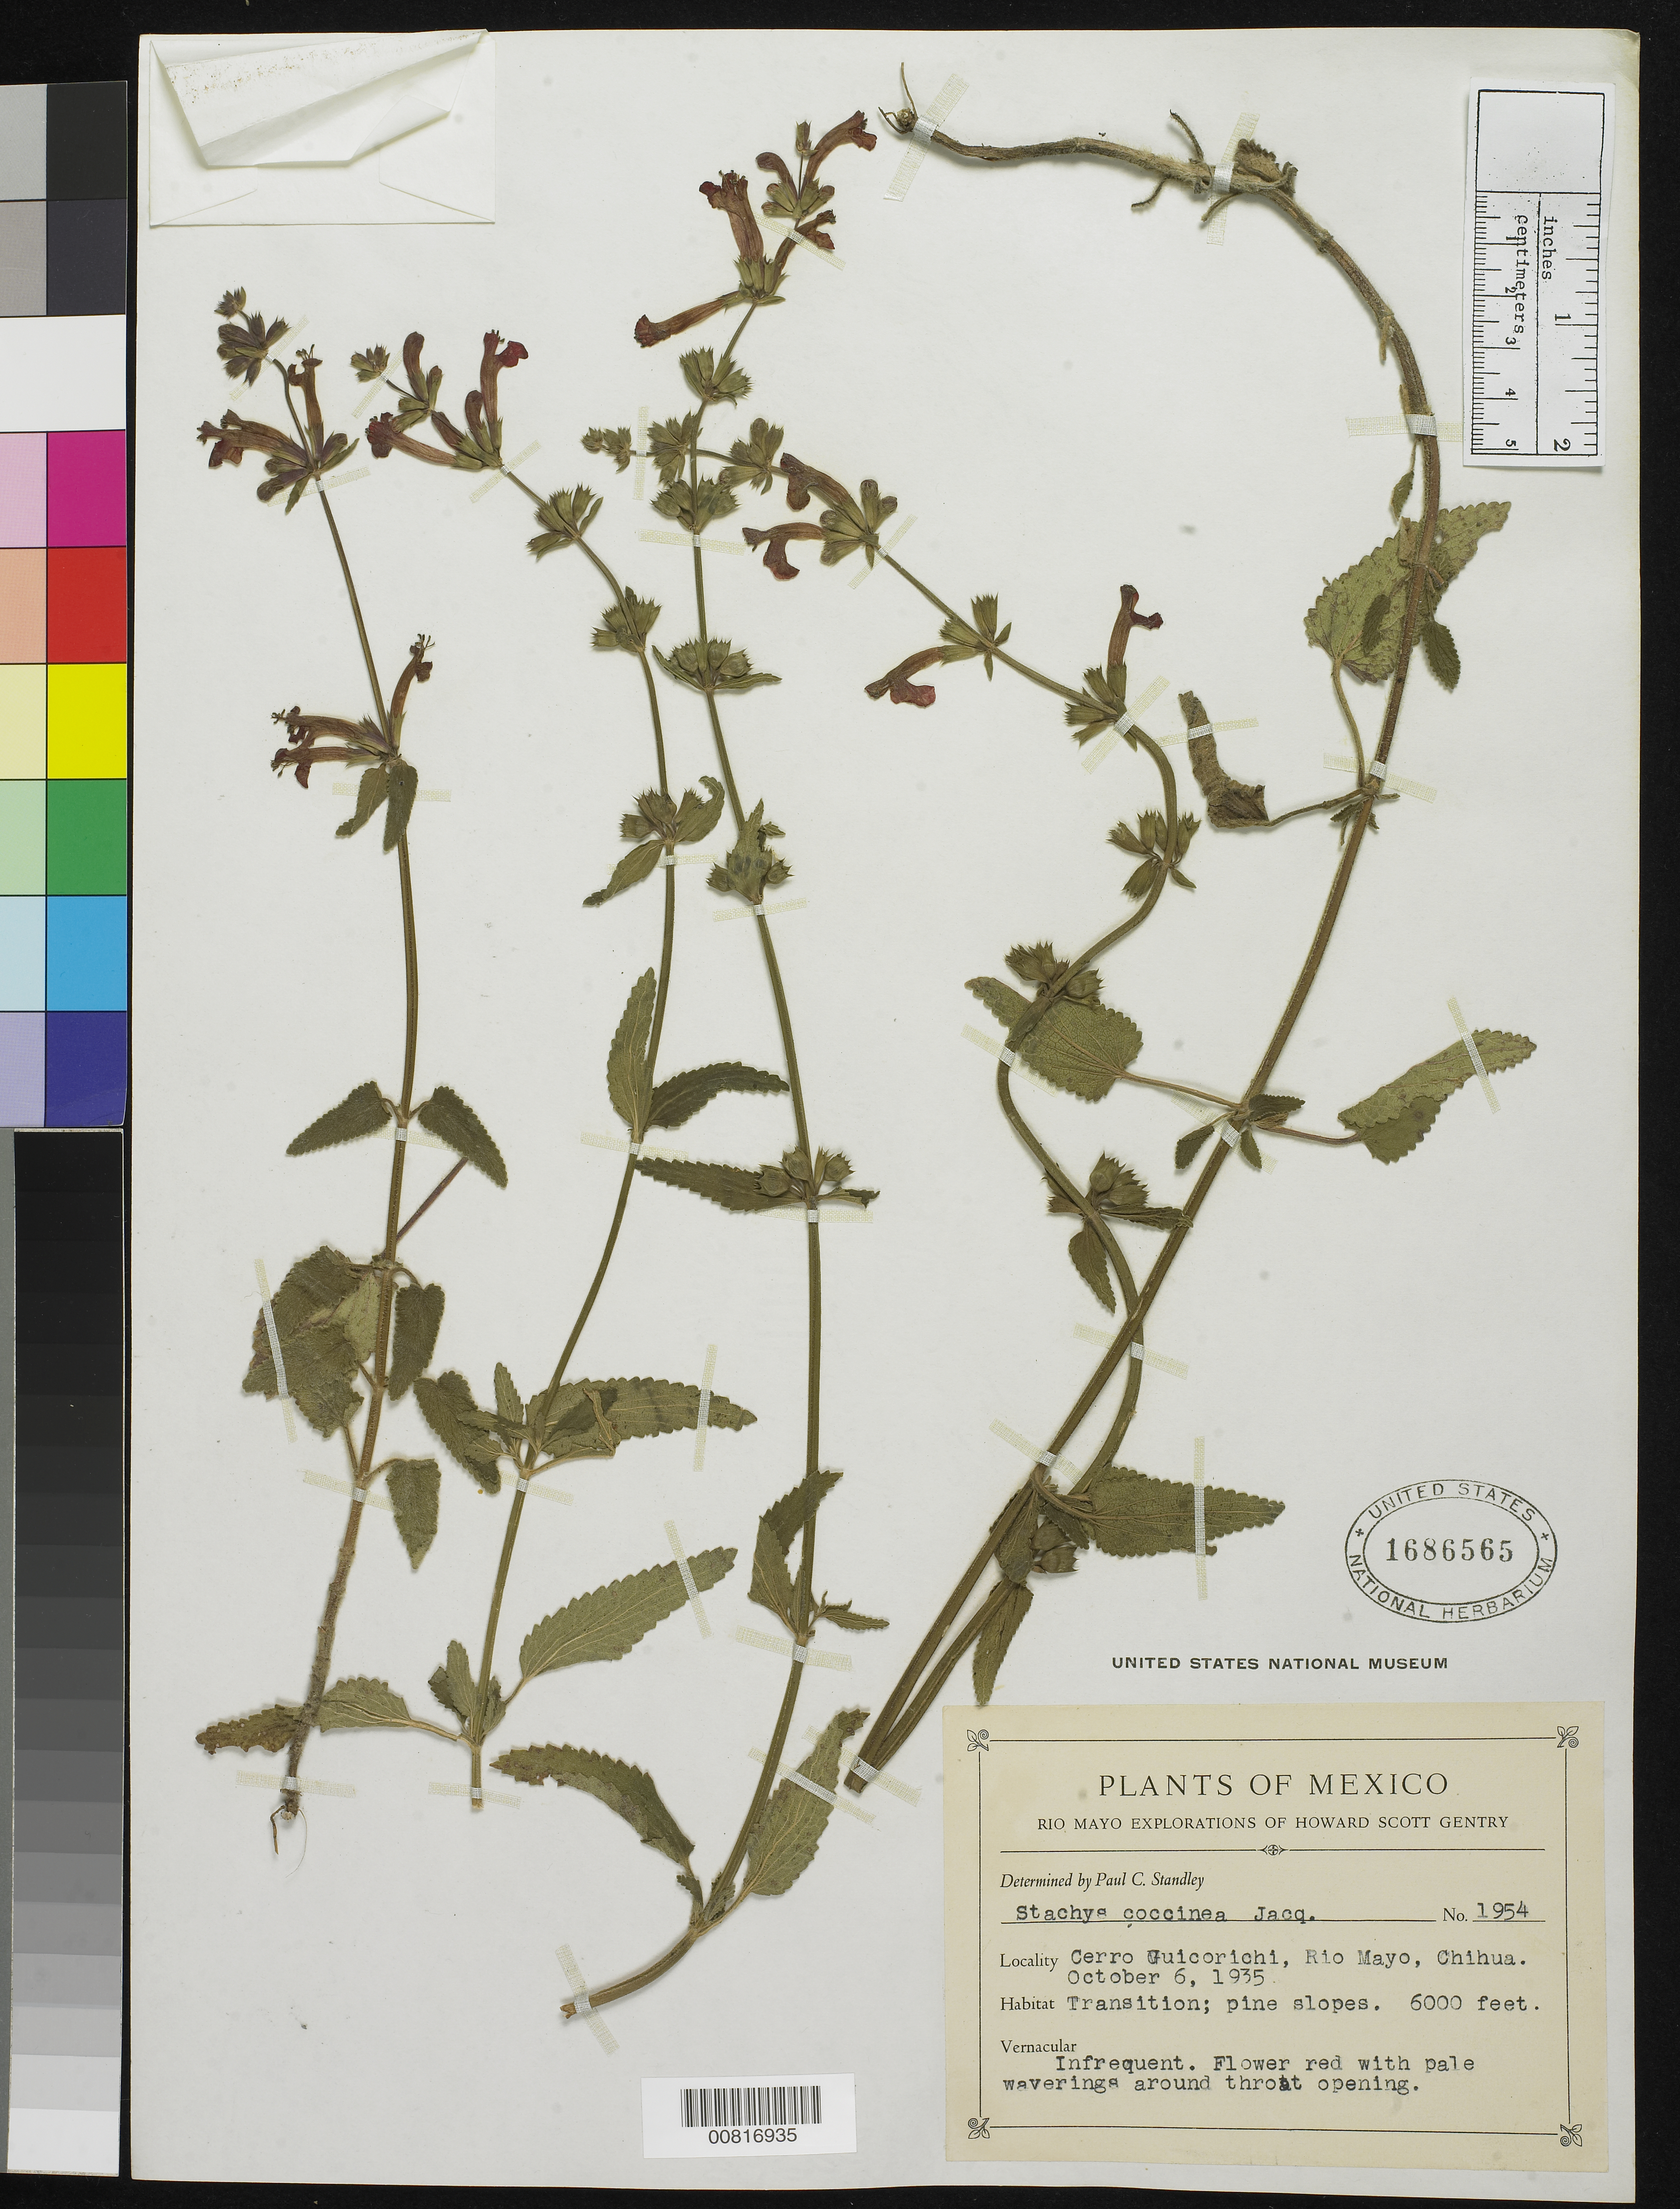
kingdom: Plantae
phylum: Tracheophyta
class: Magnoliopsida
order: Lamiales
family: Lamiaceae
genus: Stachys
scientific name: Stachys coccinea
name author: Ortega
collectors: H. S. Gentry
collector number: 1954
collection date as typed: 06 Oct 1935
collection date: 1935-10-06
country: Mexico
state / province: Chihuahua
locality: Cerro Guicorichi, Rio Mayo, Chihuahua.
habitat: Transition; Pine slopes.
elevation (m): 1829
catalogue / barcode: US 1686565